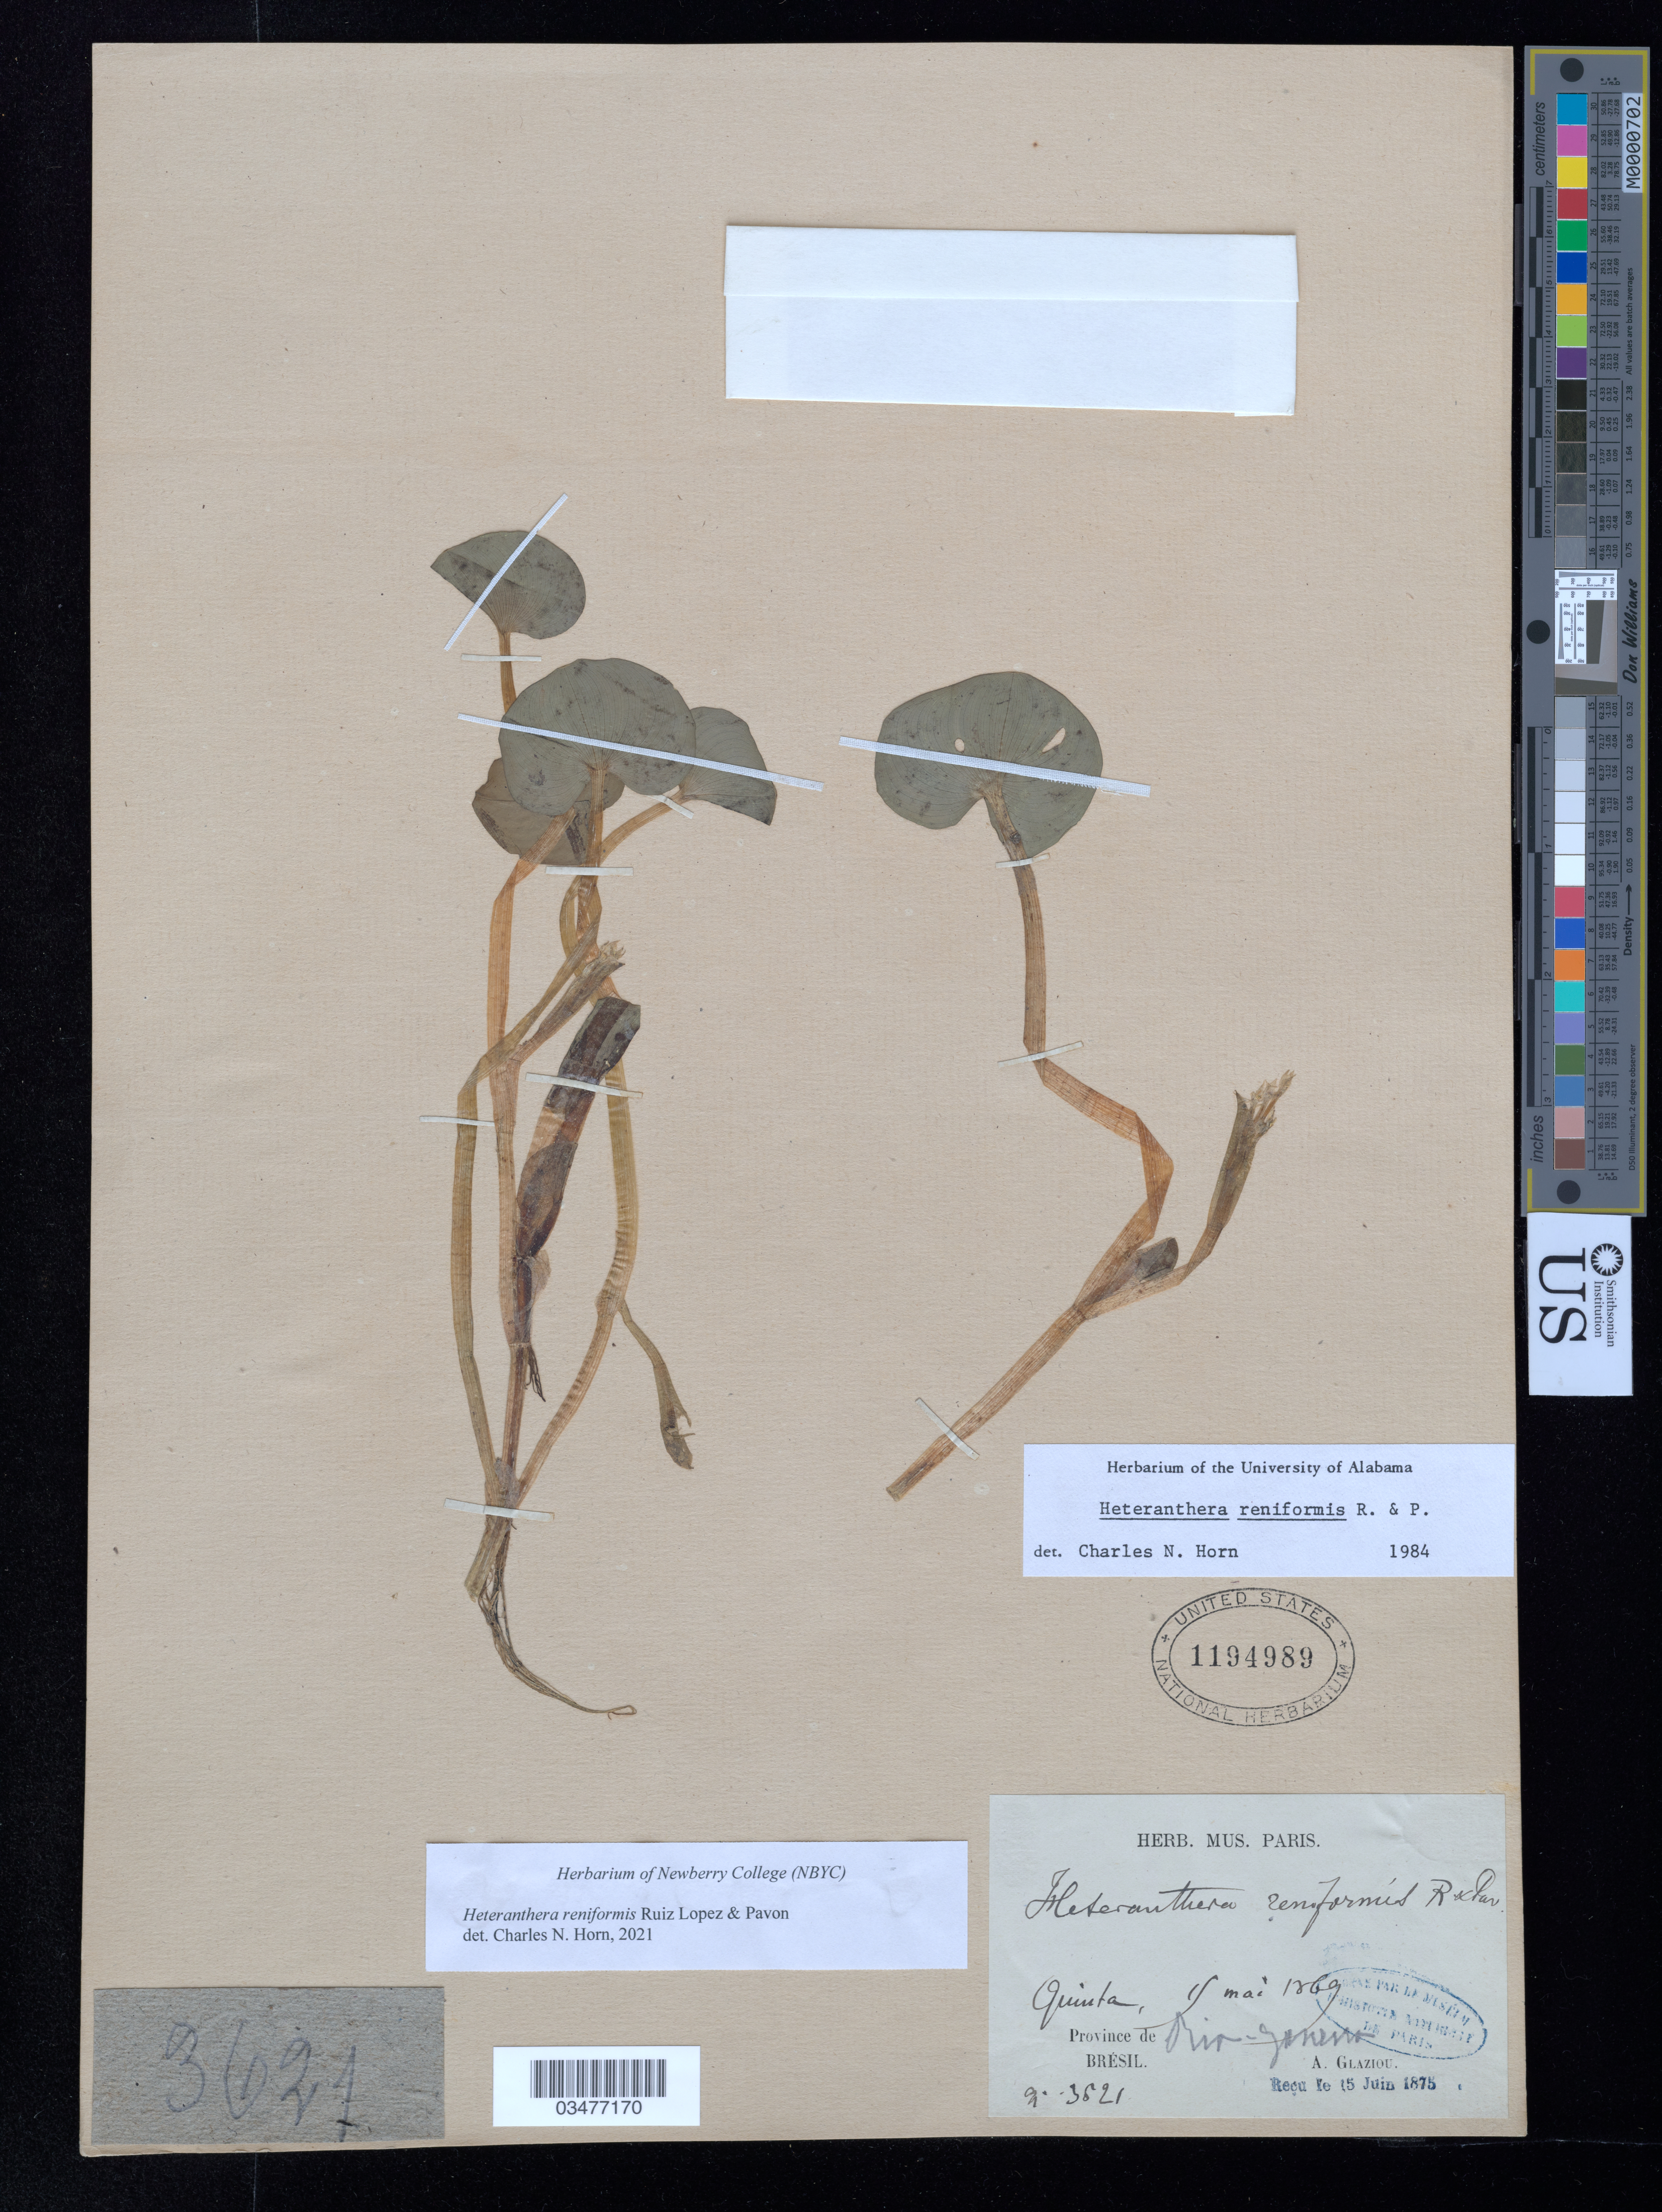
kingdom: Plantae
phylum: Tracheophyta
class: Liliopsida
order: Commelinales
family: Pontederiaceae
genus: Heteranthera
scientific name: Heteranthera reniformis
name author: Ruiz & Pav.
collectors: A. Glaziou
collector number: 3621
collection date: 1869-05-15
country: Brazil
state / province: Rio de Janeiro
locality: Quinta. Province de Rio Janeiro.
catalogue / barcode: US 1194989